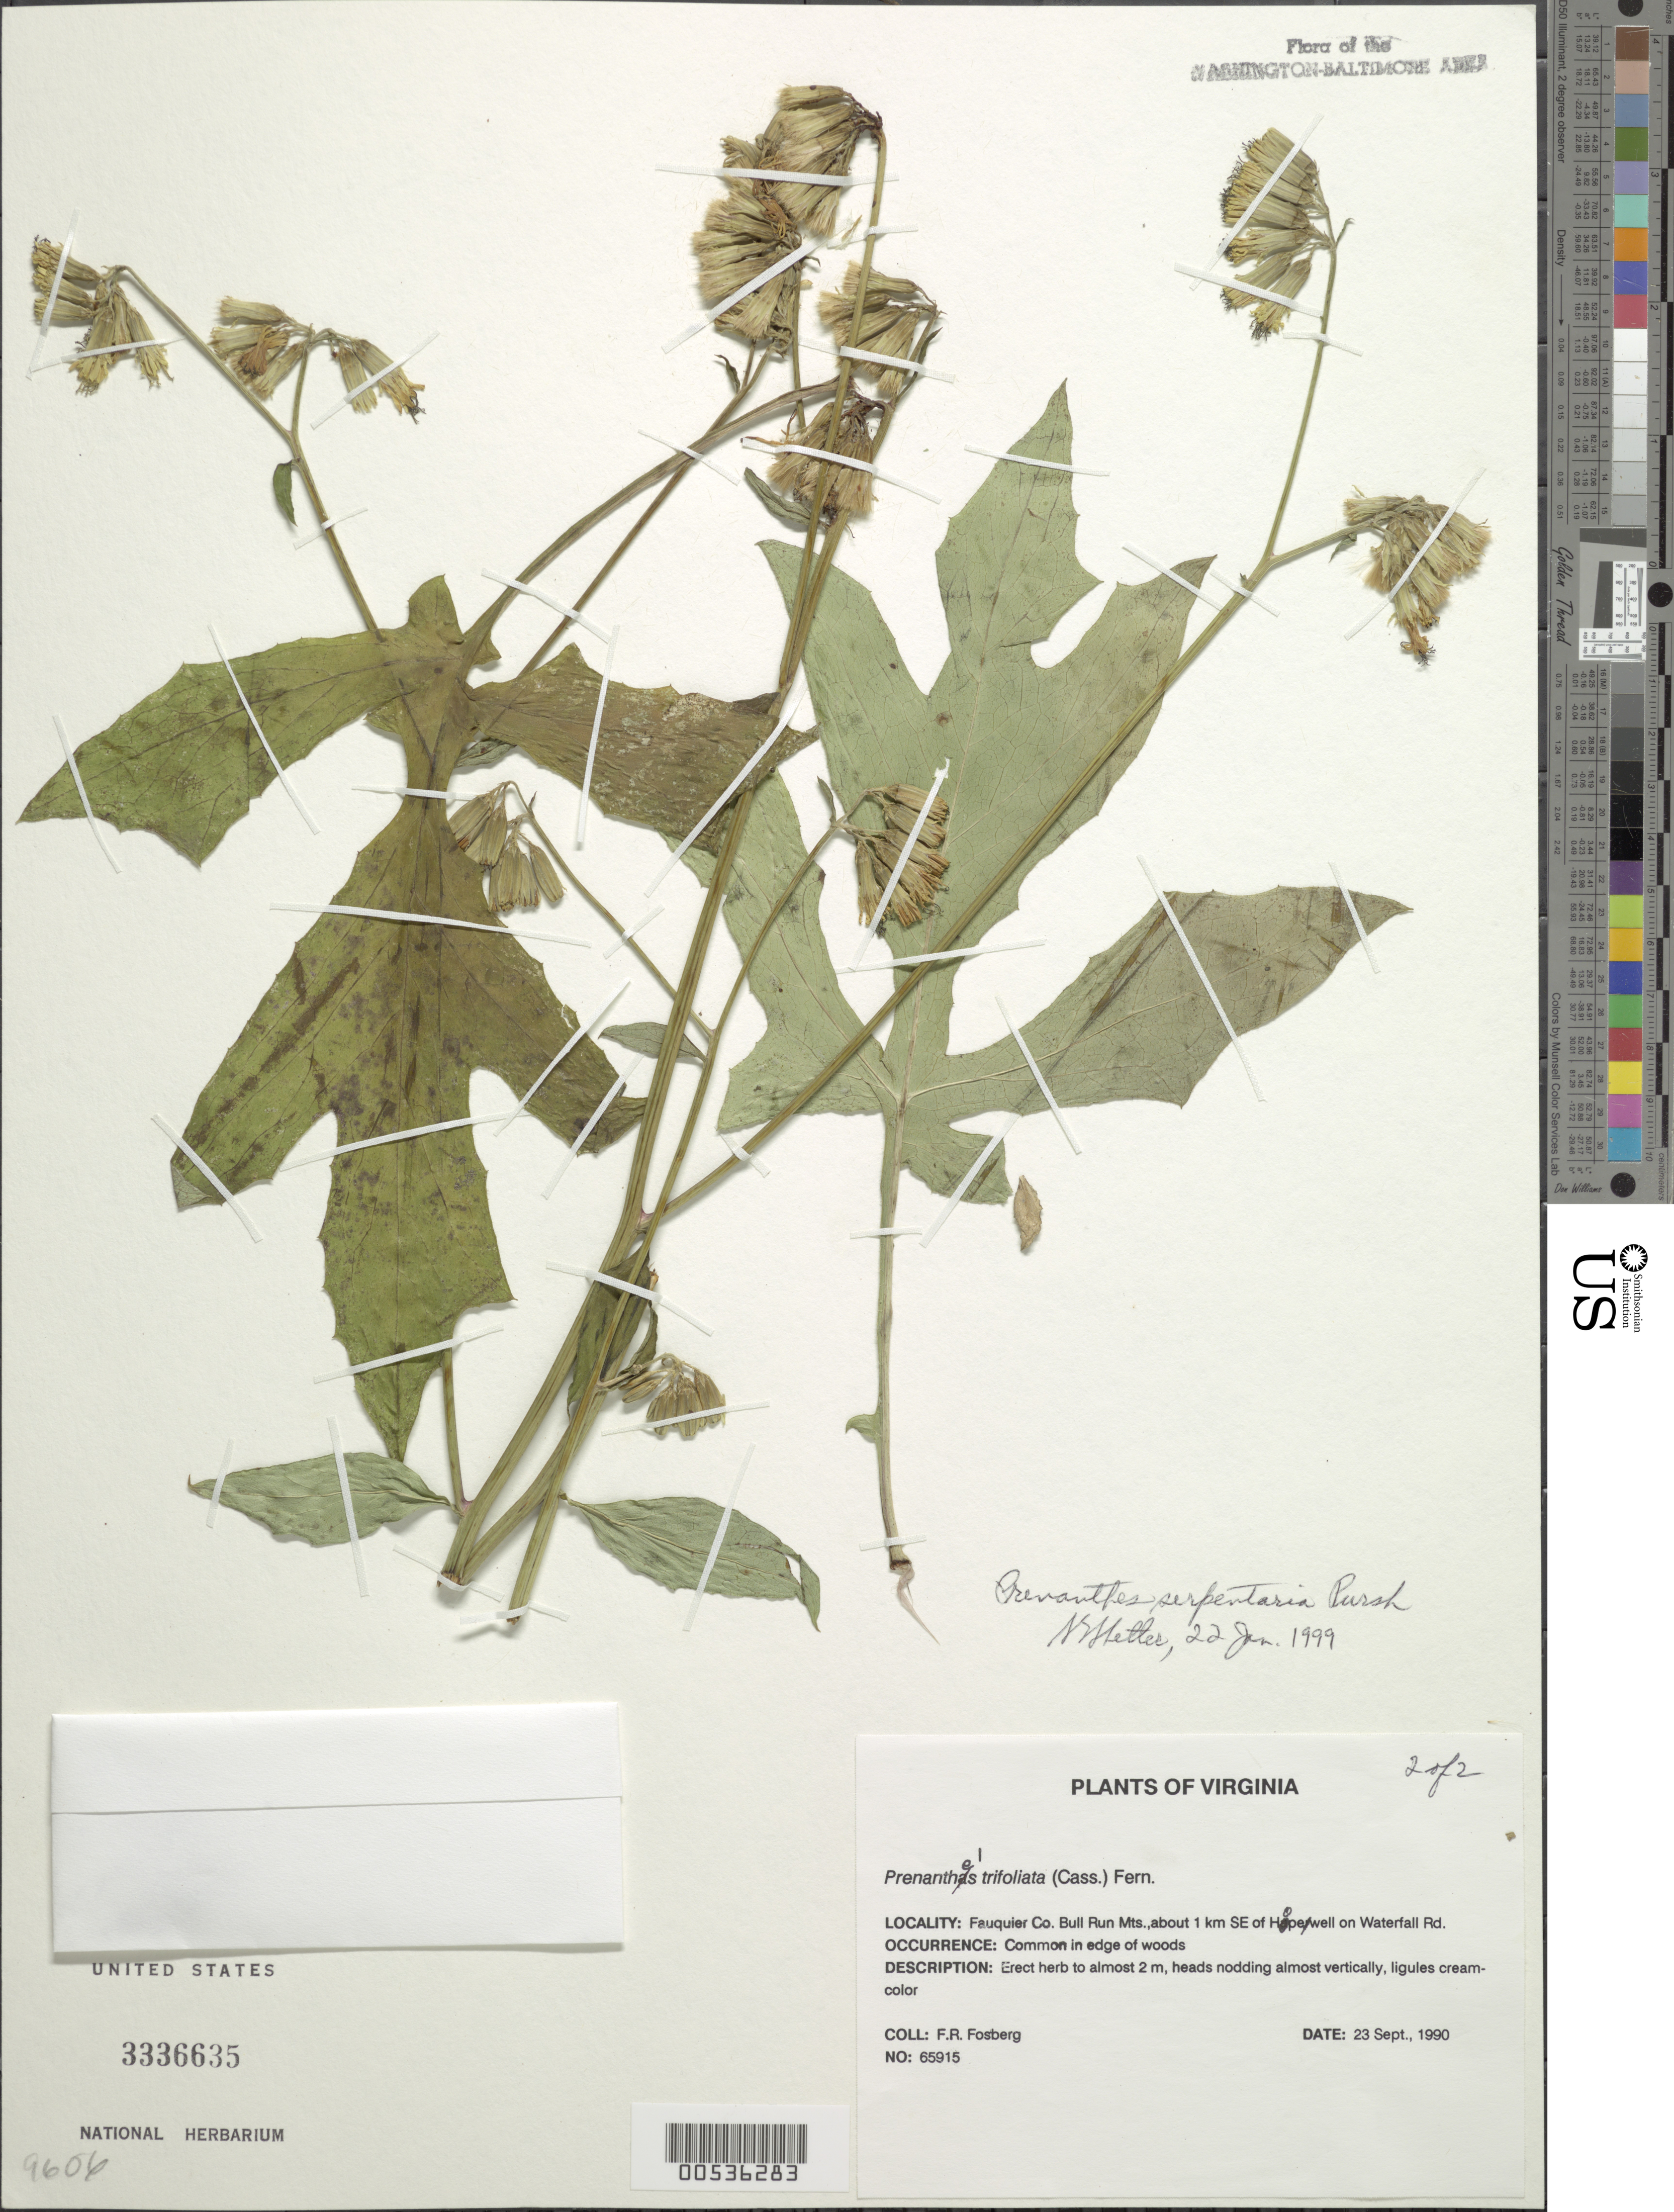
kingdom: Plantae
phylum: Tracheophyta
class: Magnoliopsida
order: Asterales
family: Asteraceae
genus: Nabalus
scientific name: Nabalus serpentarius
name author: (Pursh) Hook.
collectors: F. R. Fosberg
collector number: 65915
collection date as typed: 23 Sep 1990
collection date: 1990-09-23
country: United States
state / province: Virginia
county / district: Fauquier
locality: SE of Hopewell, on Waterfall Rd. Bull Run Mts.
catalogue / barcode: US 3336635